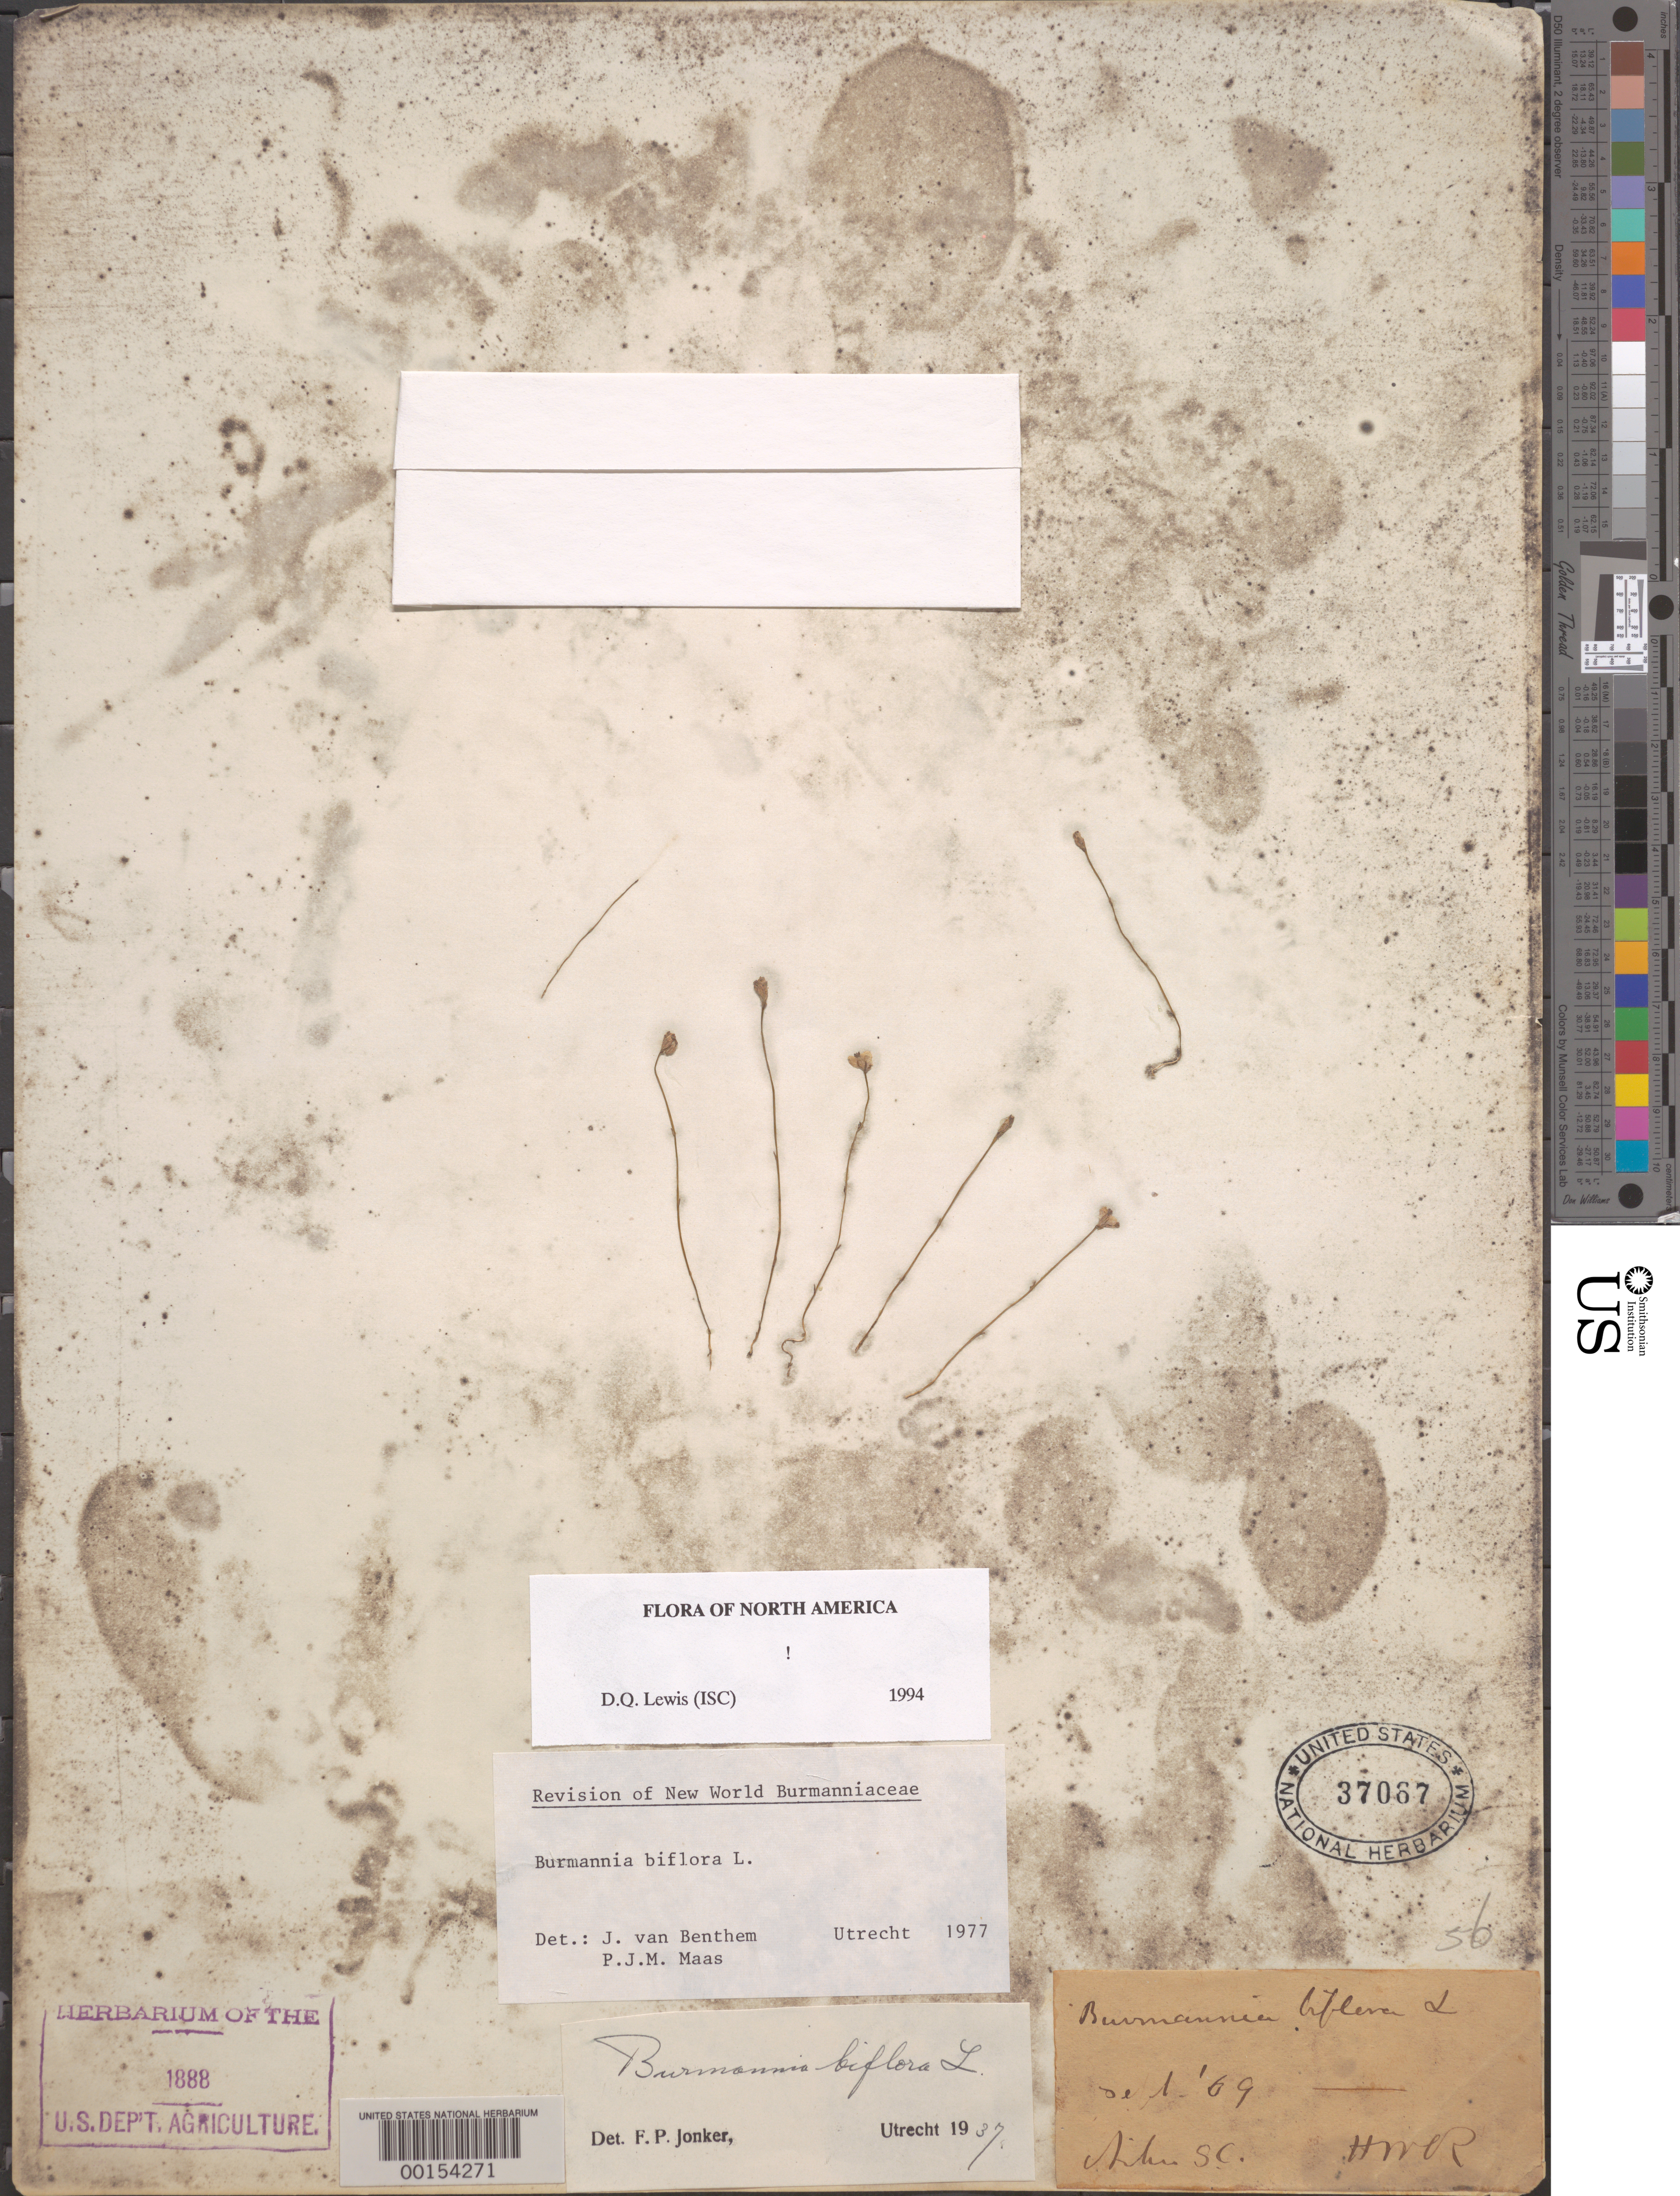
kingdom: Plantae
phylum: Tracheophyta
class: Liliopsida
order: Dioscoreales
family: Burmanniaceae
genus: Burmannia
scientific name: Burmannia biflora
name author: L.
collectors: H. M. R.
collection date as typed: Sep 1869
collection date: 1869-09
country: United States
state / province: South Carolina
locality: Aiken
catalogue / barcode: US 37067